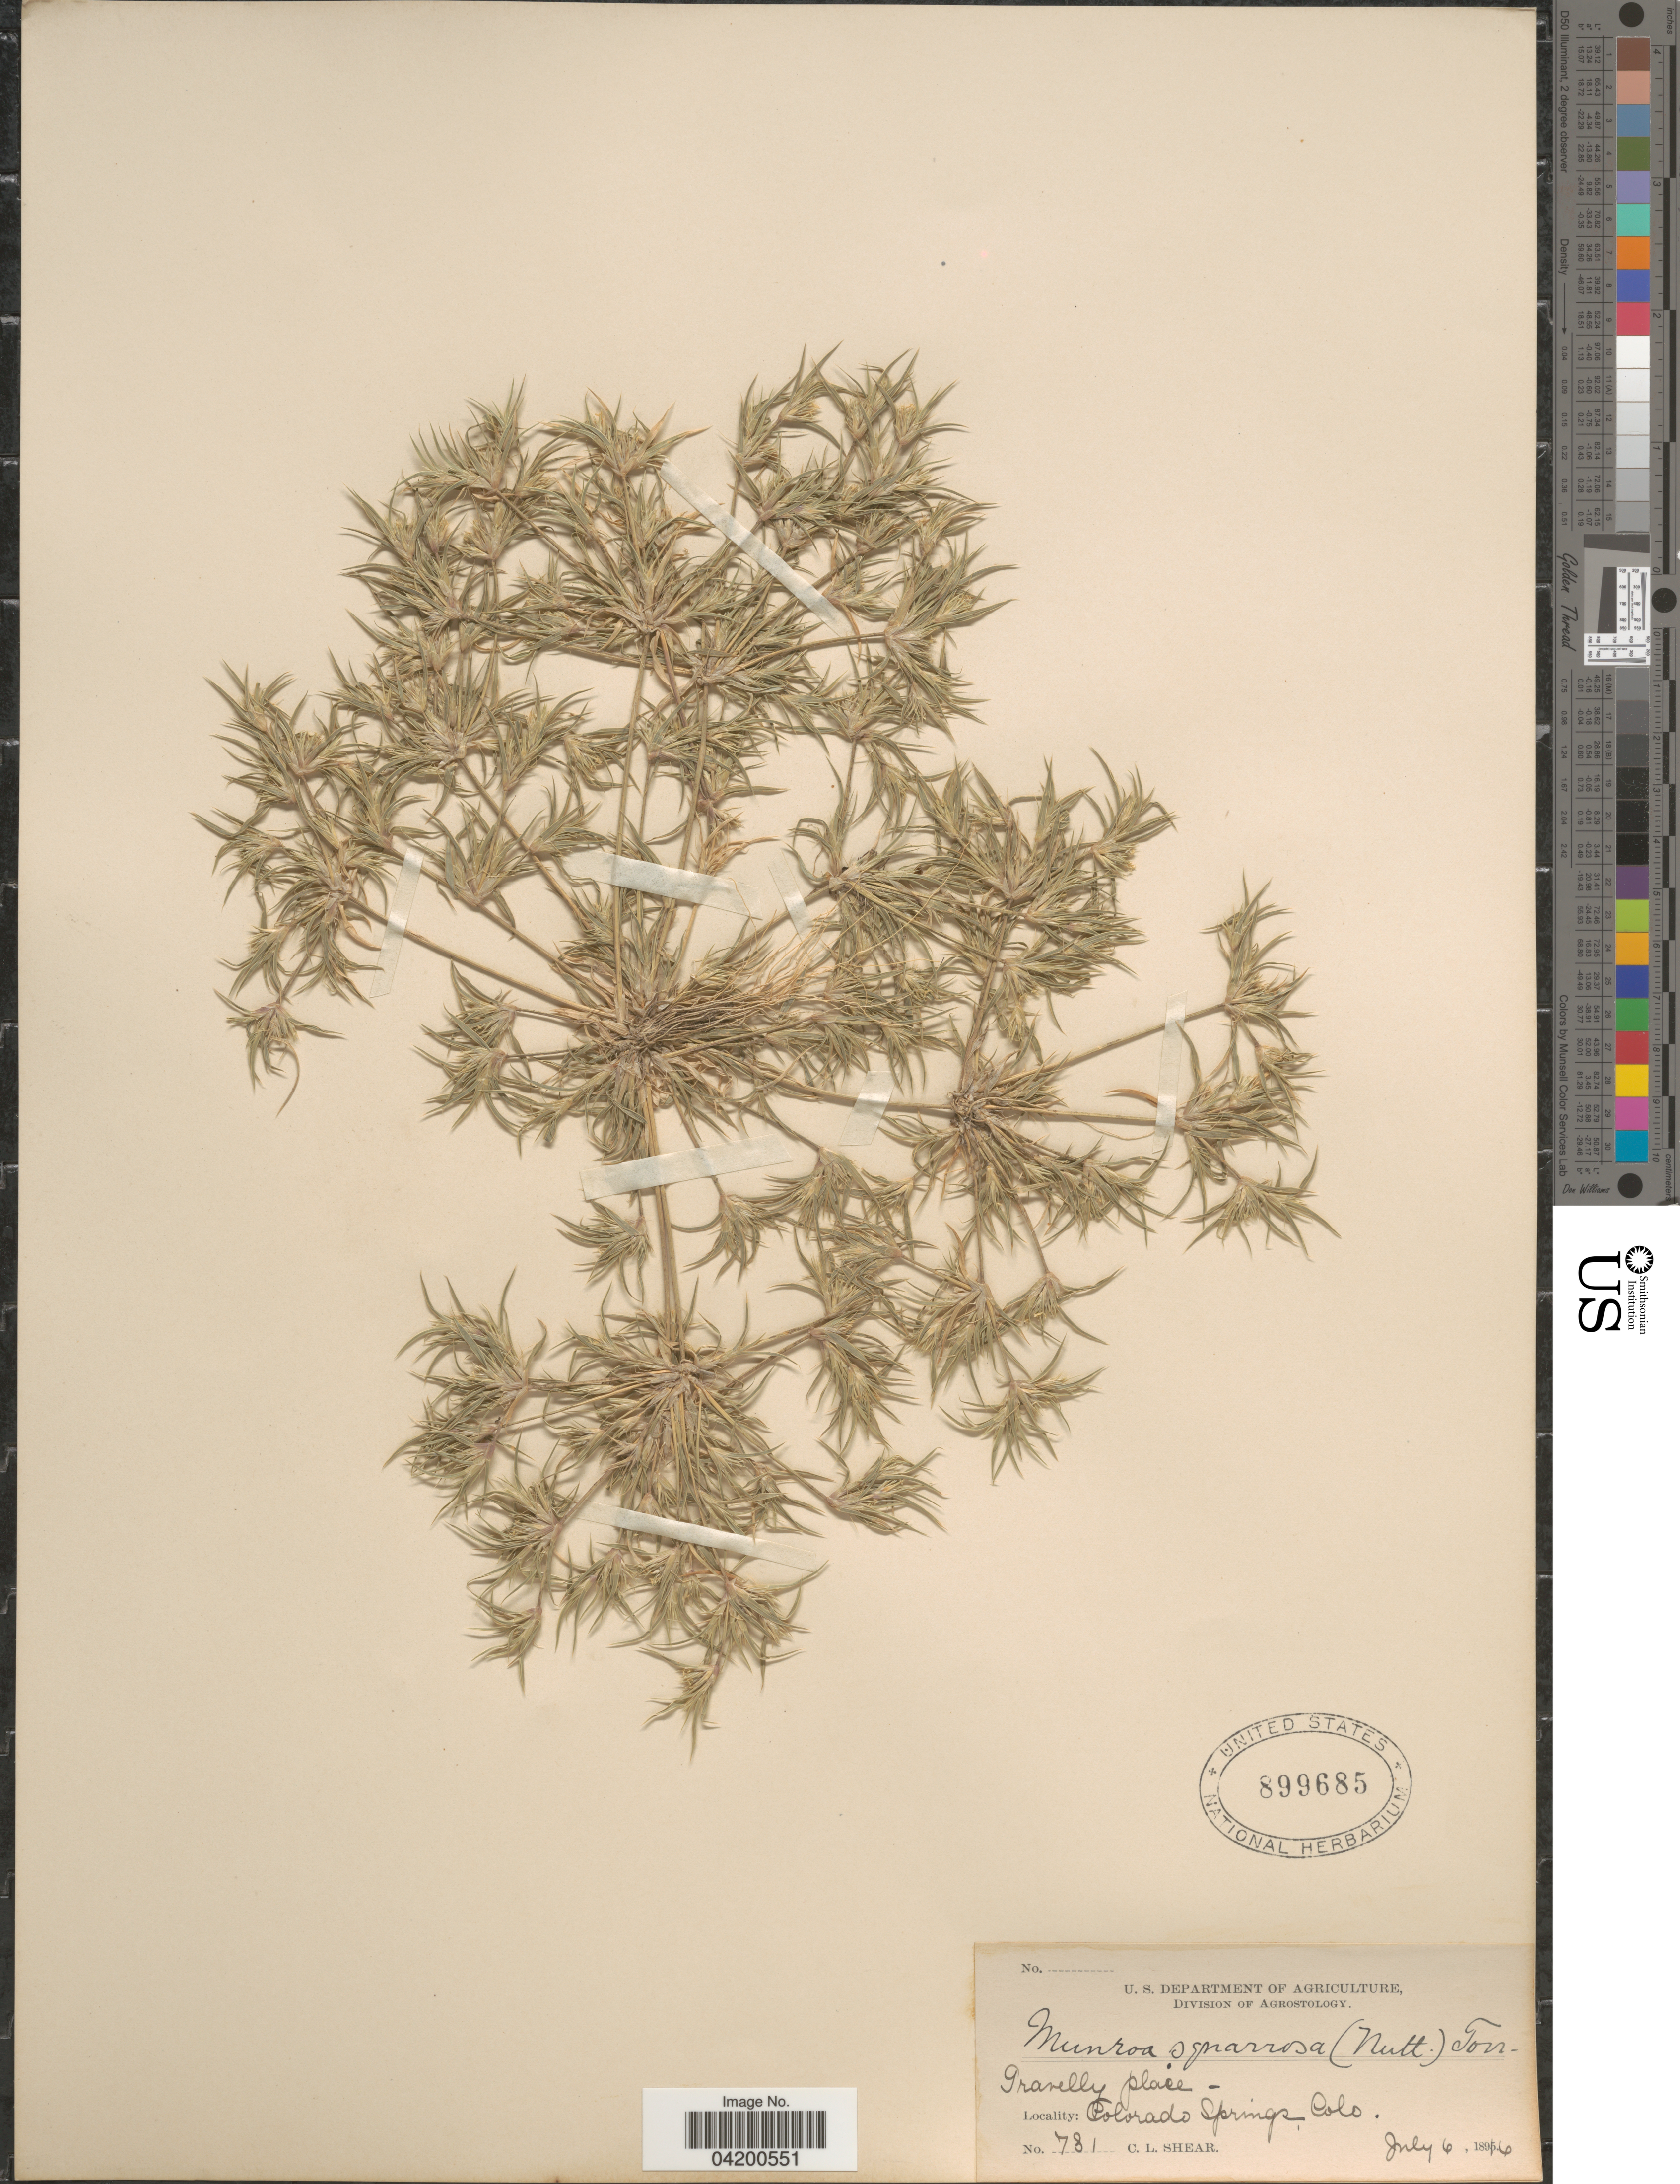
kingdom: Plantae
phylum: Tracheophyta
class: Liliopsida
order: Poales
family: Poaceae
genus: Munroa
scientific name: Munroa squarrosa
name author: (Nutt.) Torr.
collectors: C. L. Shear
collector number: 731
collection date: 1896-07-06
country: United States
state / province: Colorado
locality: Colorado Springs.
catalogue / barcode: US 899685